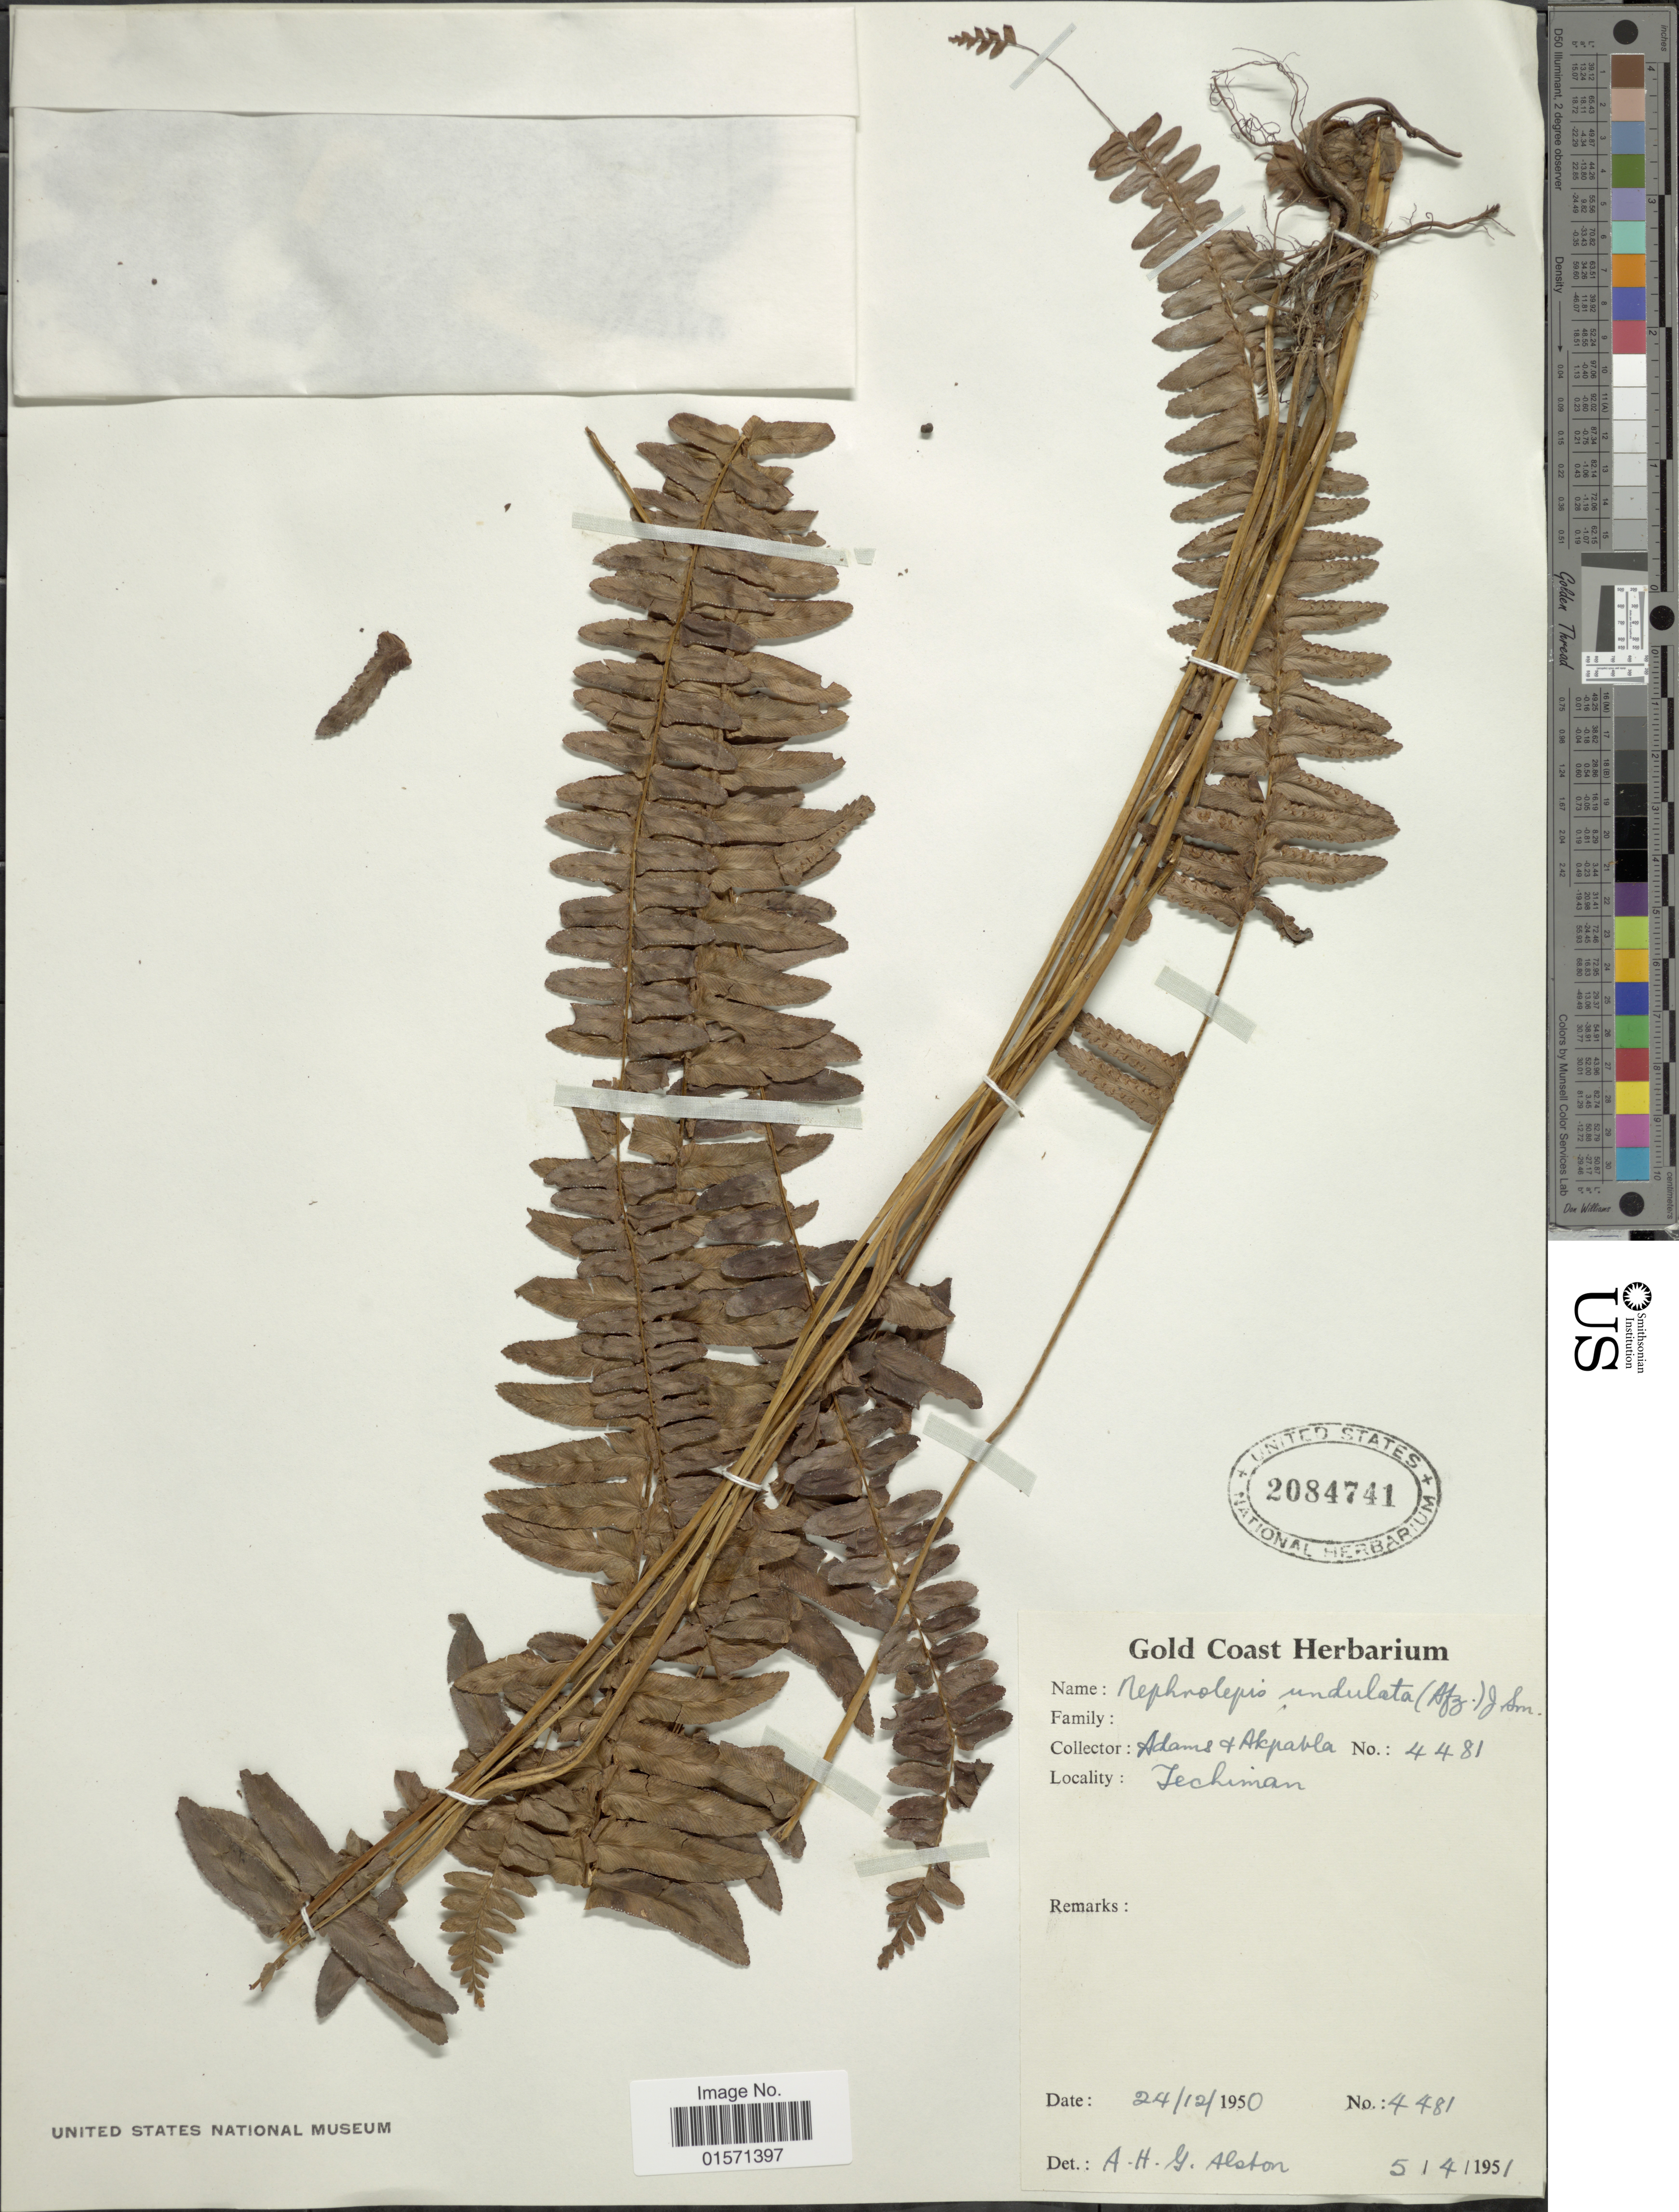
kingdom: Plantae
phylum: Tracheophyta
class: Polypodiopsida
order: Polypodiales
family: Nephrolepidaceae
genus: Nephrolepis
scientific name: Nephrolepis undulata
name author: J. Sm.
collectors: Adams, -- & G. Akpabla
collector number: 4481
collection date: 1951-04-05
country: Ghana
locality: Cold Coast. Techiman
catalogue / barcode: US 2084741